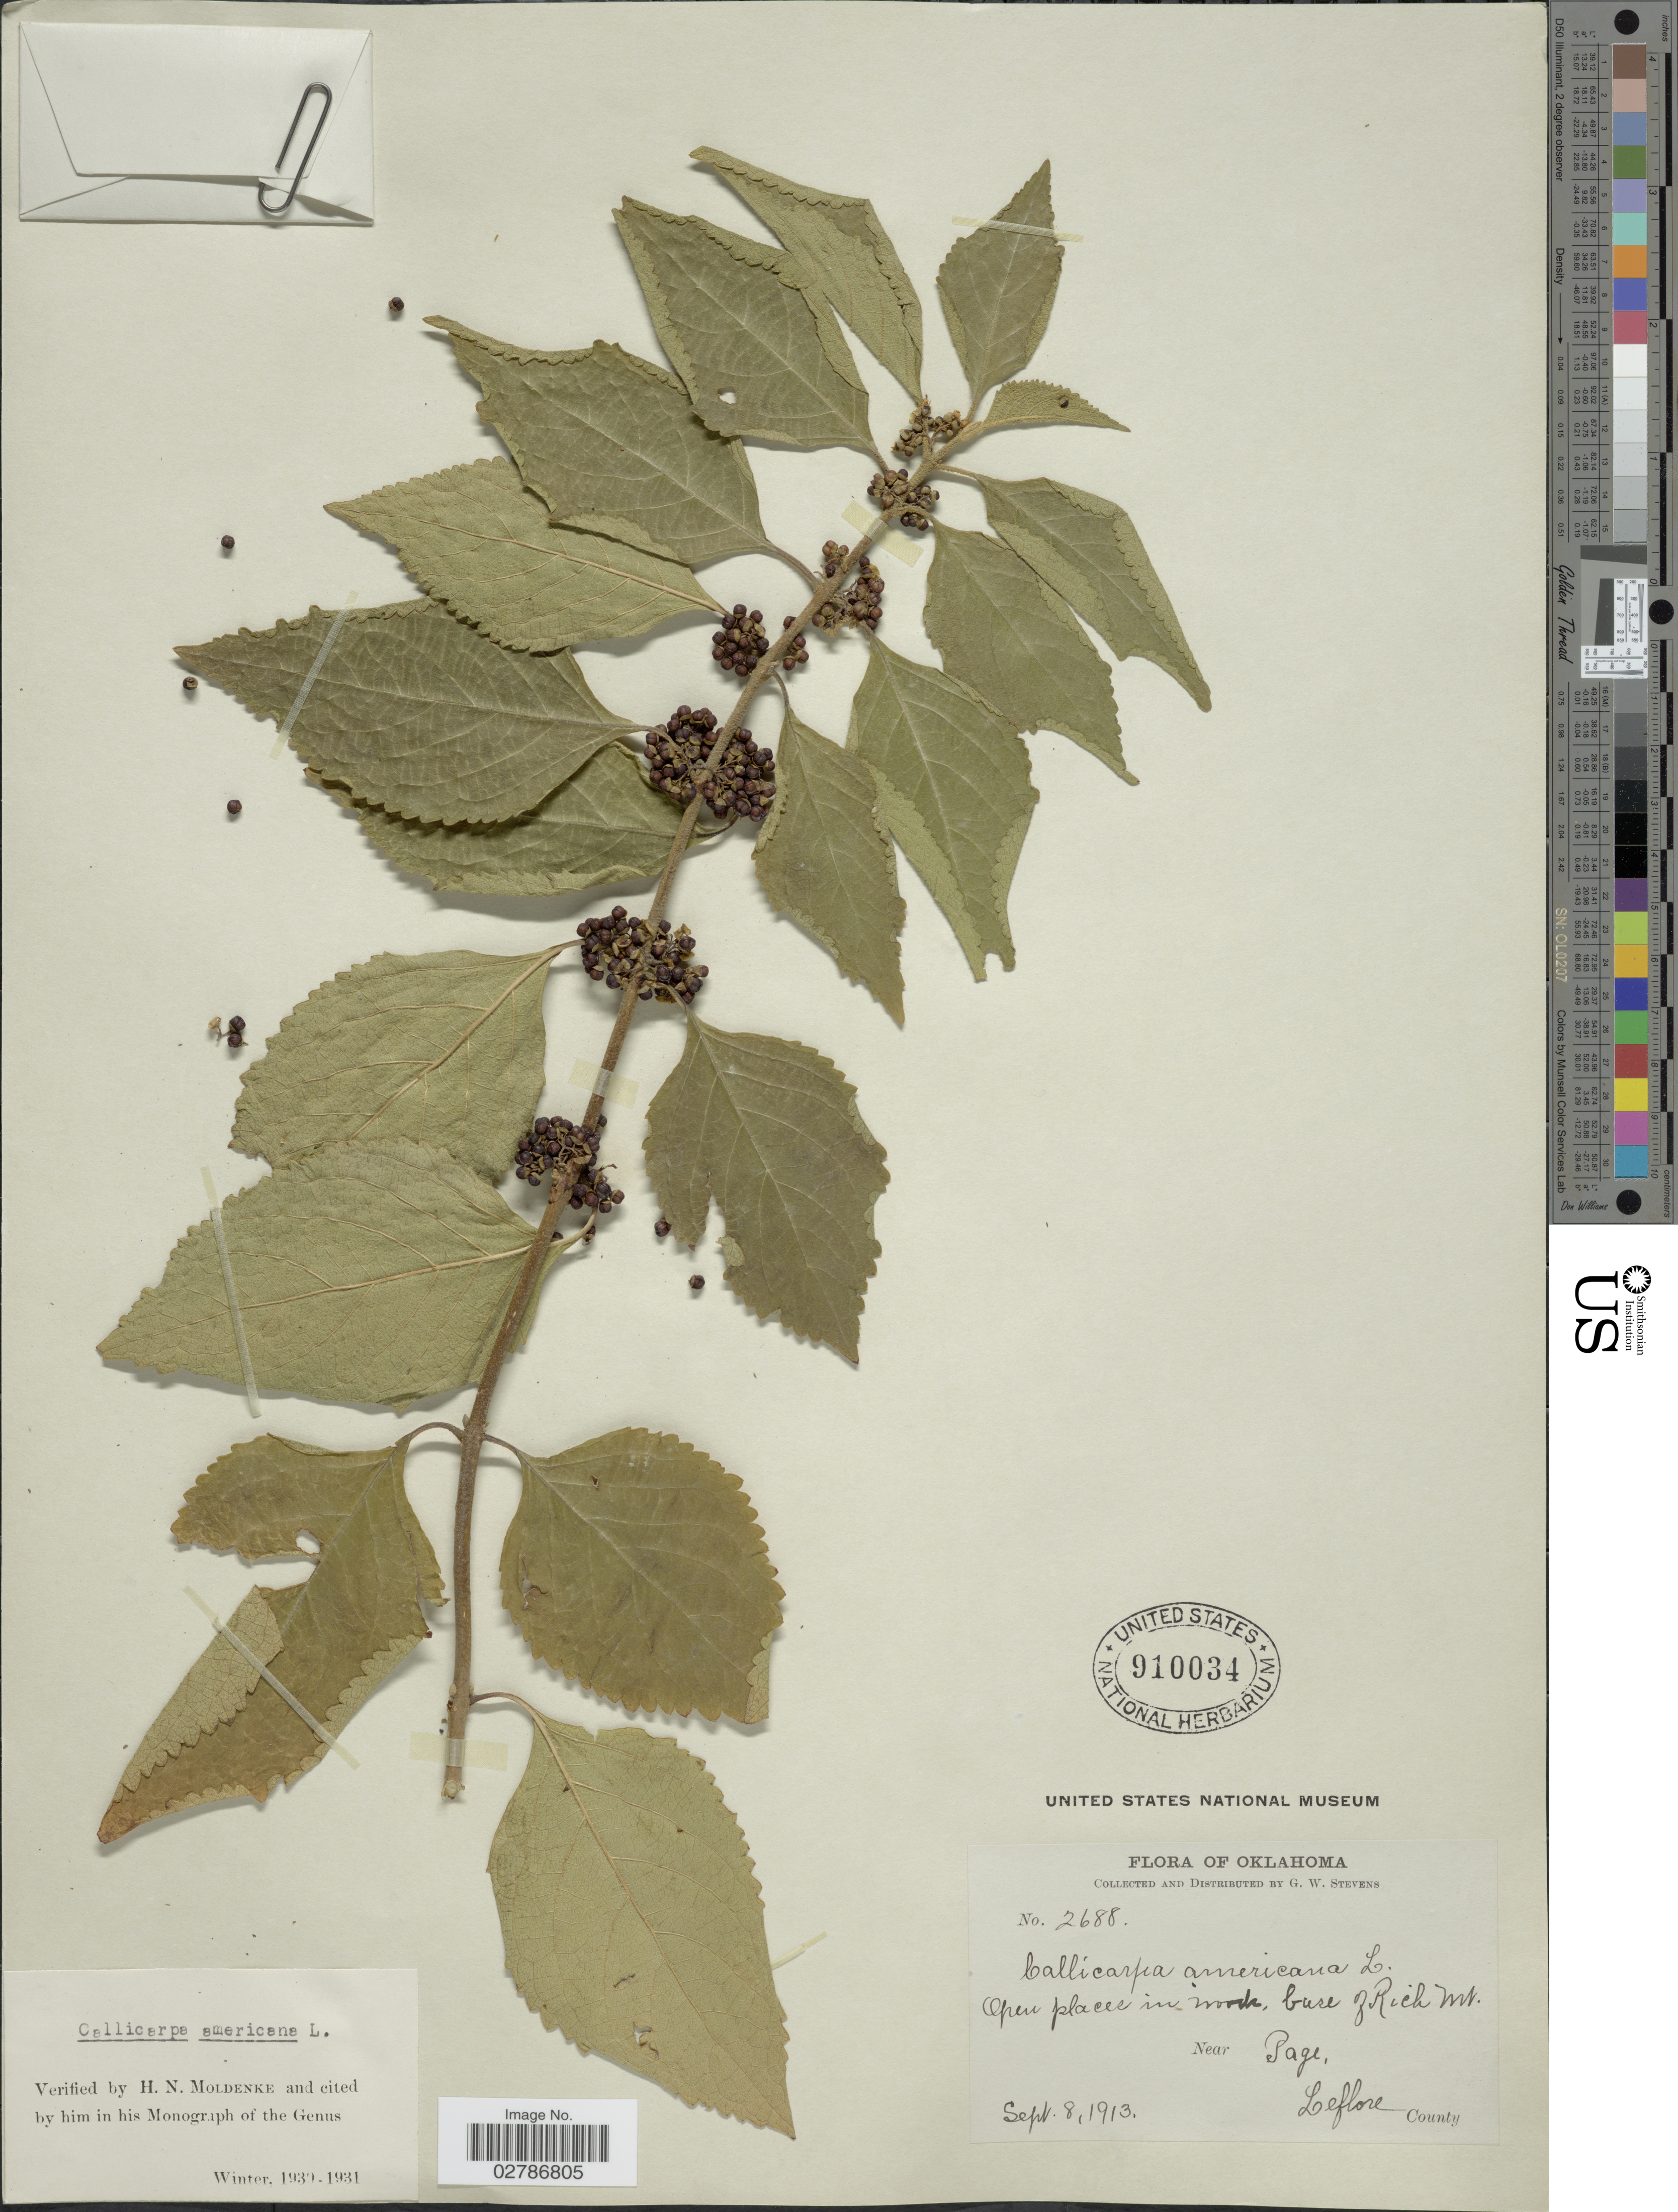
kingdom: Plantae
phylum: Tracheophyta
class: Magnoliopsida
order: Lamiales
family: Lamiaceae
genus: Callicarpa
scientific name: Callicarpa americana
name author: L.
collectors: G. W. Stevens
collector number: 2688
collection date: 1913-09-08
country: United States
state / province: Oklahoma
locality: Base of Rich Mt. Near Page, Leflore County.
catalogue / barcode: US 910034